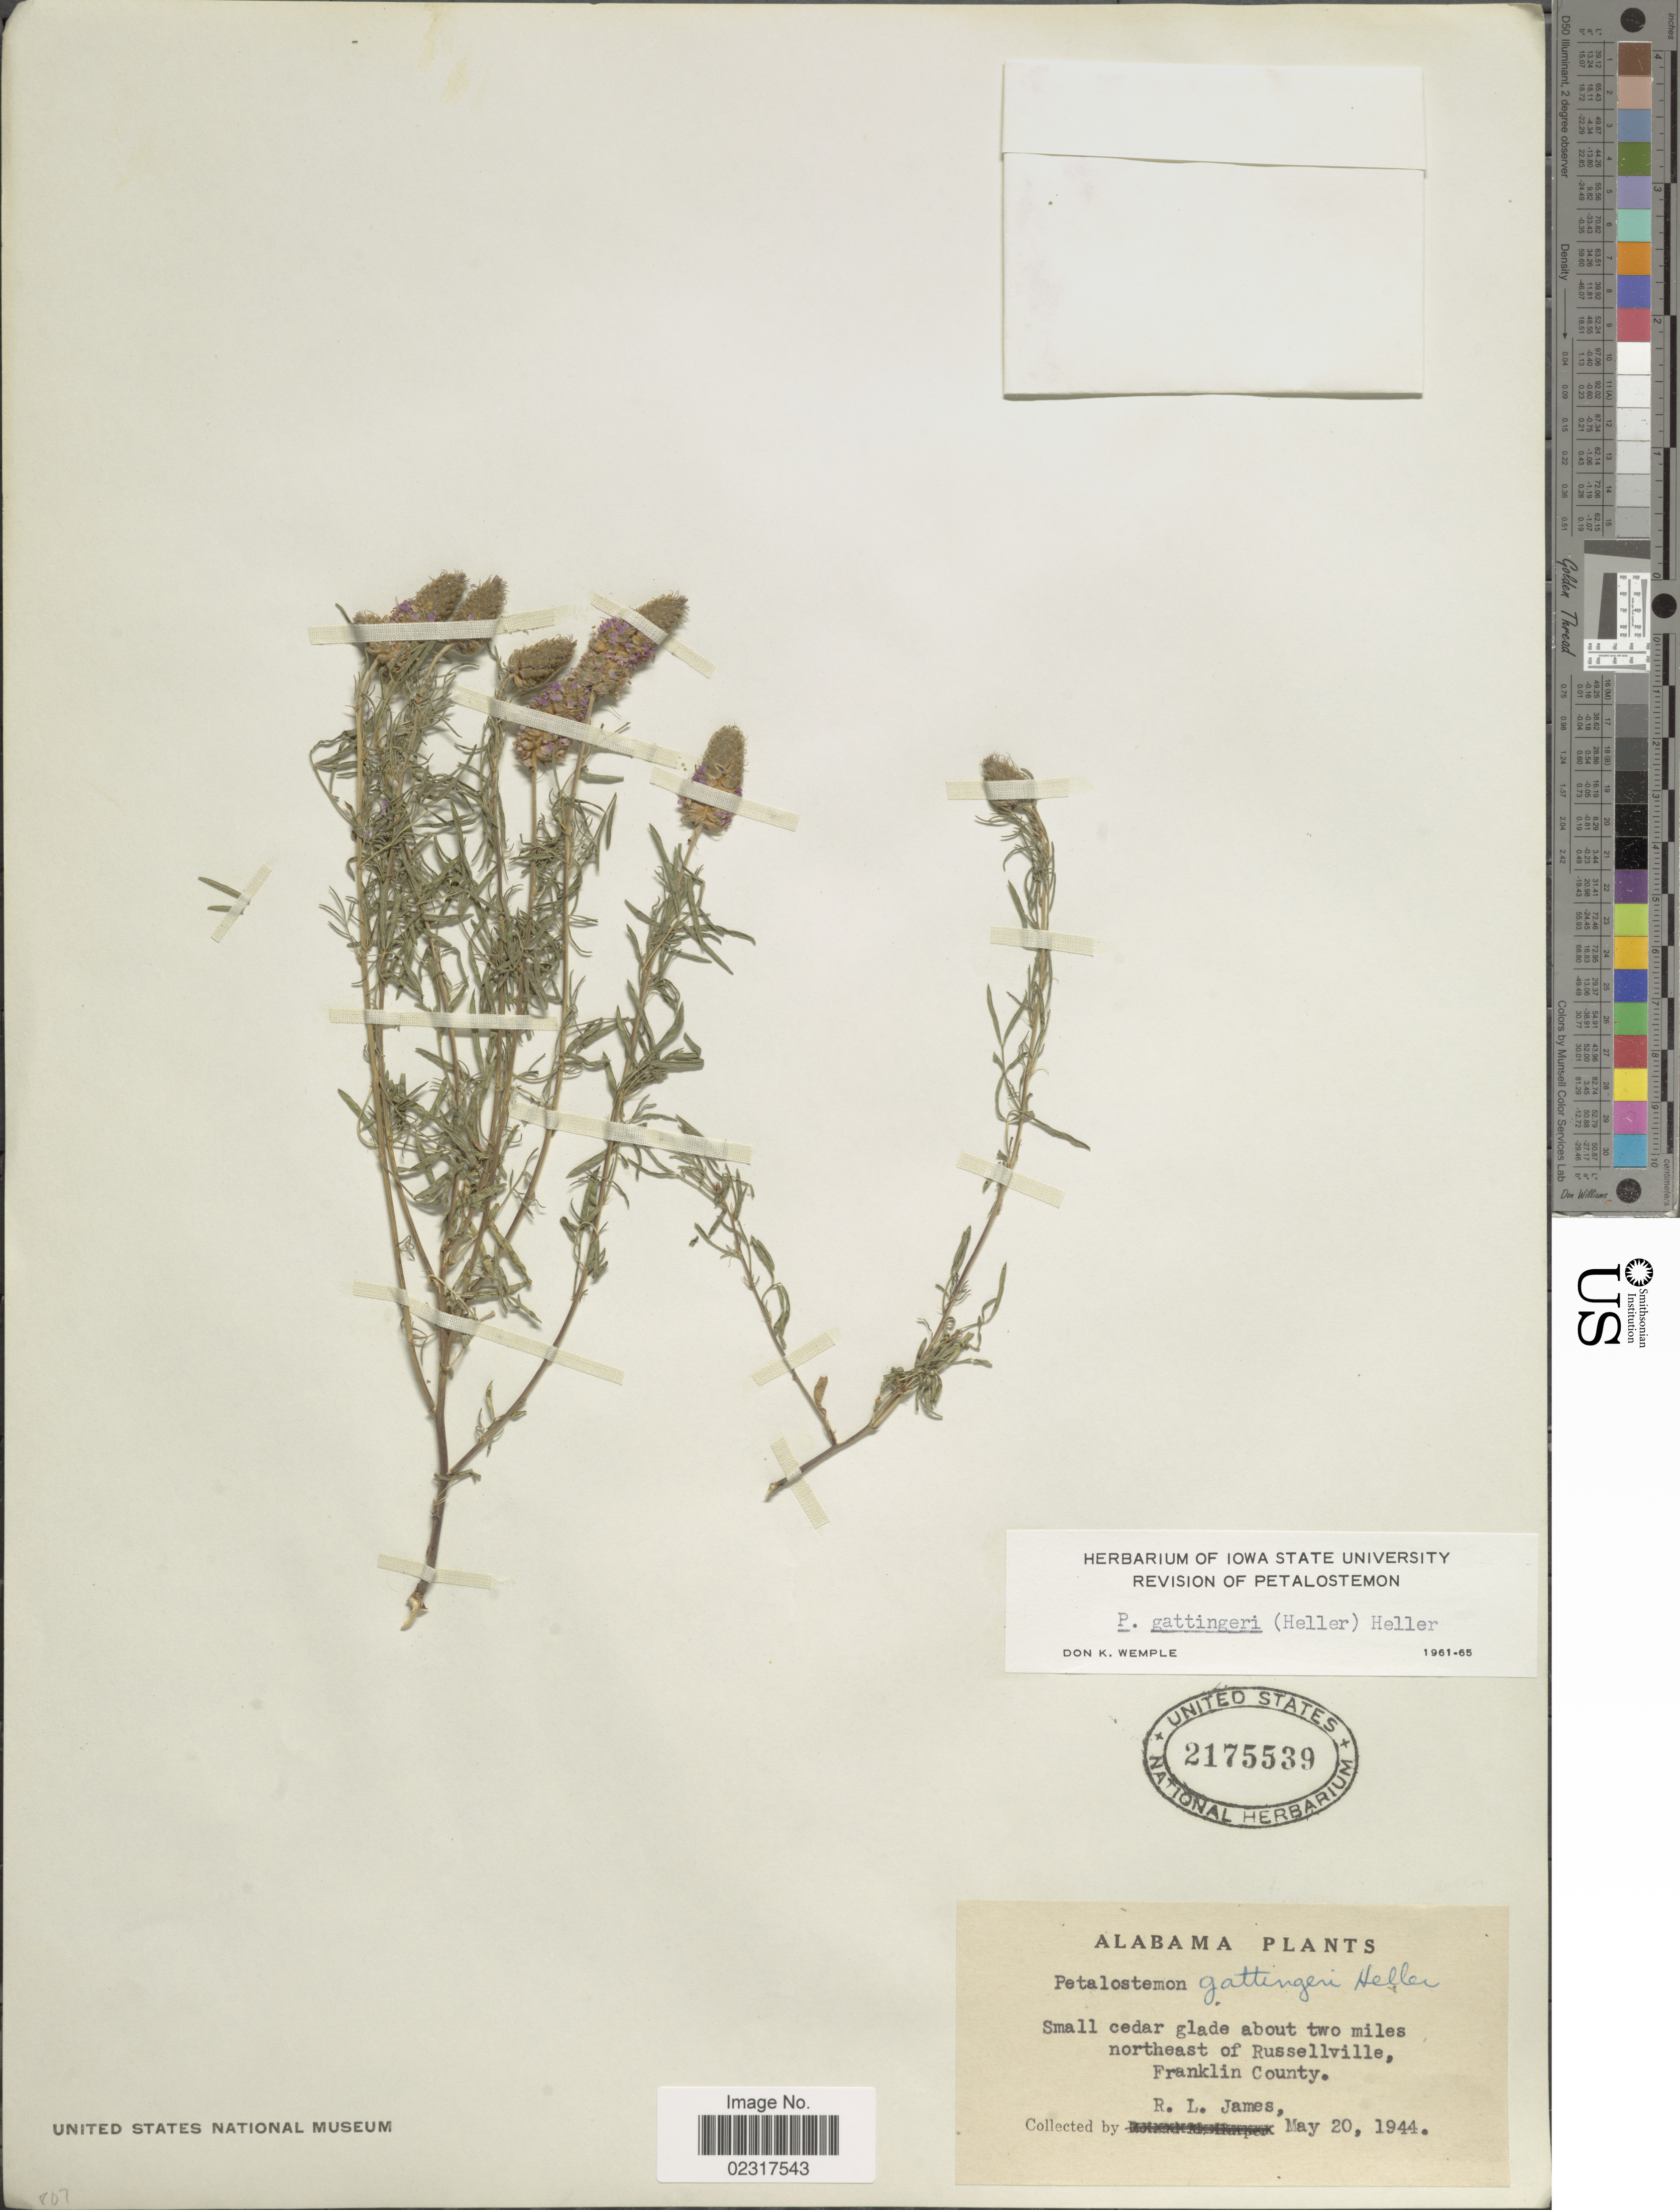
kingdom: Plantae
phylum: Tracheophyta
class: Magnoliopsida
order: Fabales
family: Fabaceae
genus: Dalea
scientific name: Dalea gattingeri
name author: (A. Heller) Barneby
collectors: R. James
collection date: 1944-05-20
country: United States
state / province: Alabama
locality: Small cedar glade about two miles northeast of Russelville, Franklin County.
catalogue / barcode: US 2175539